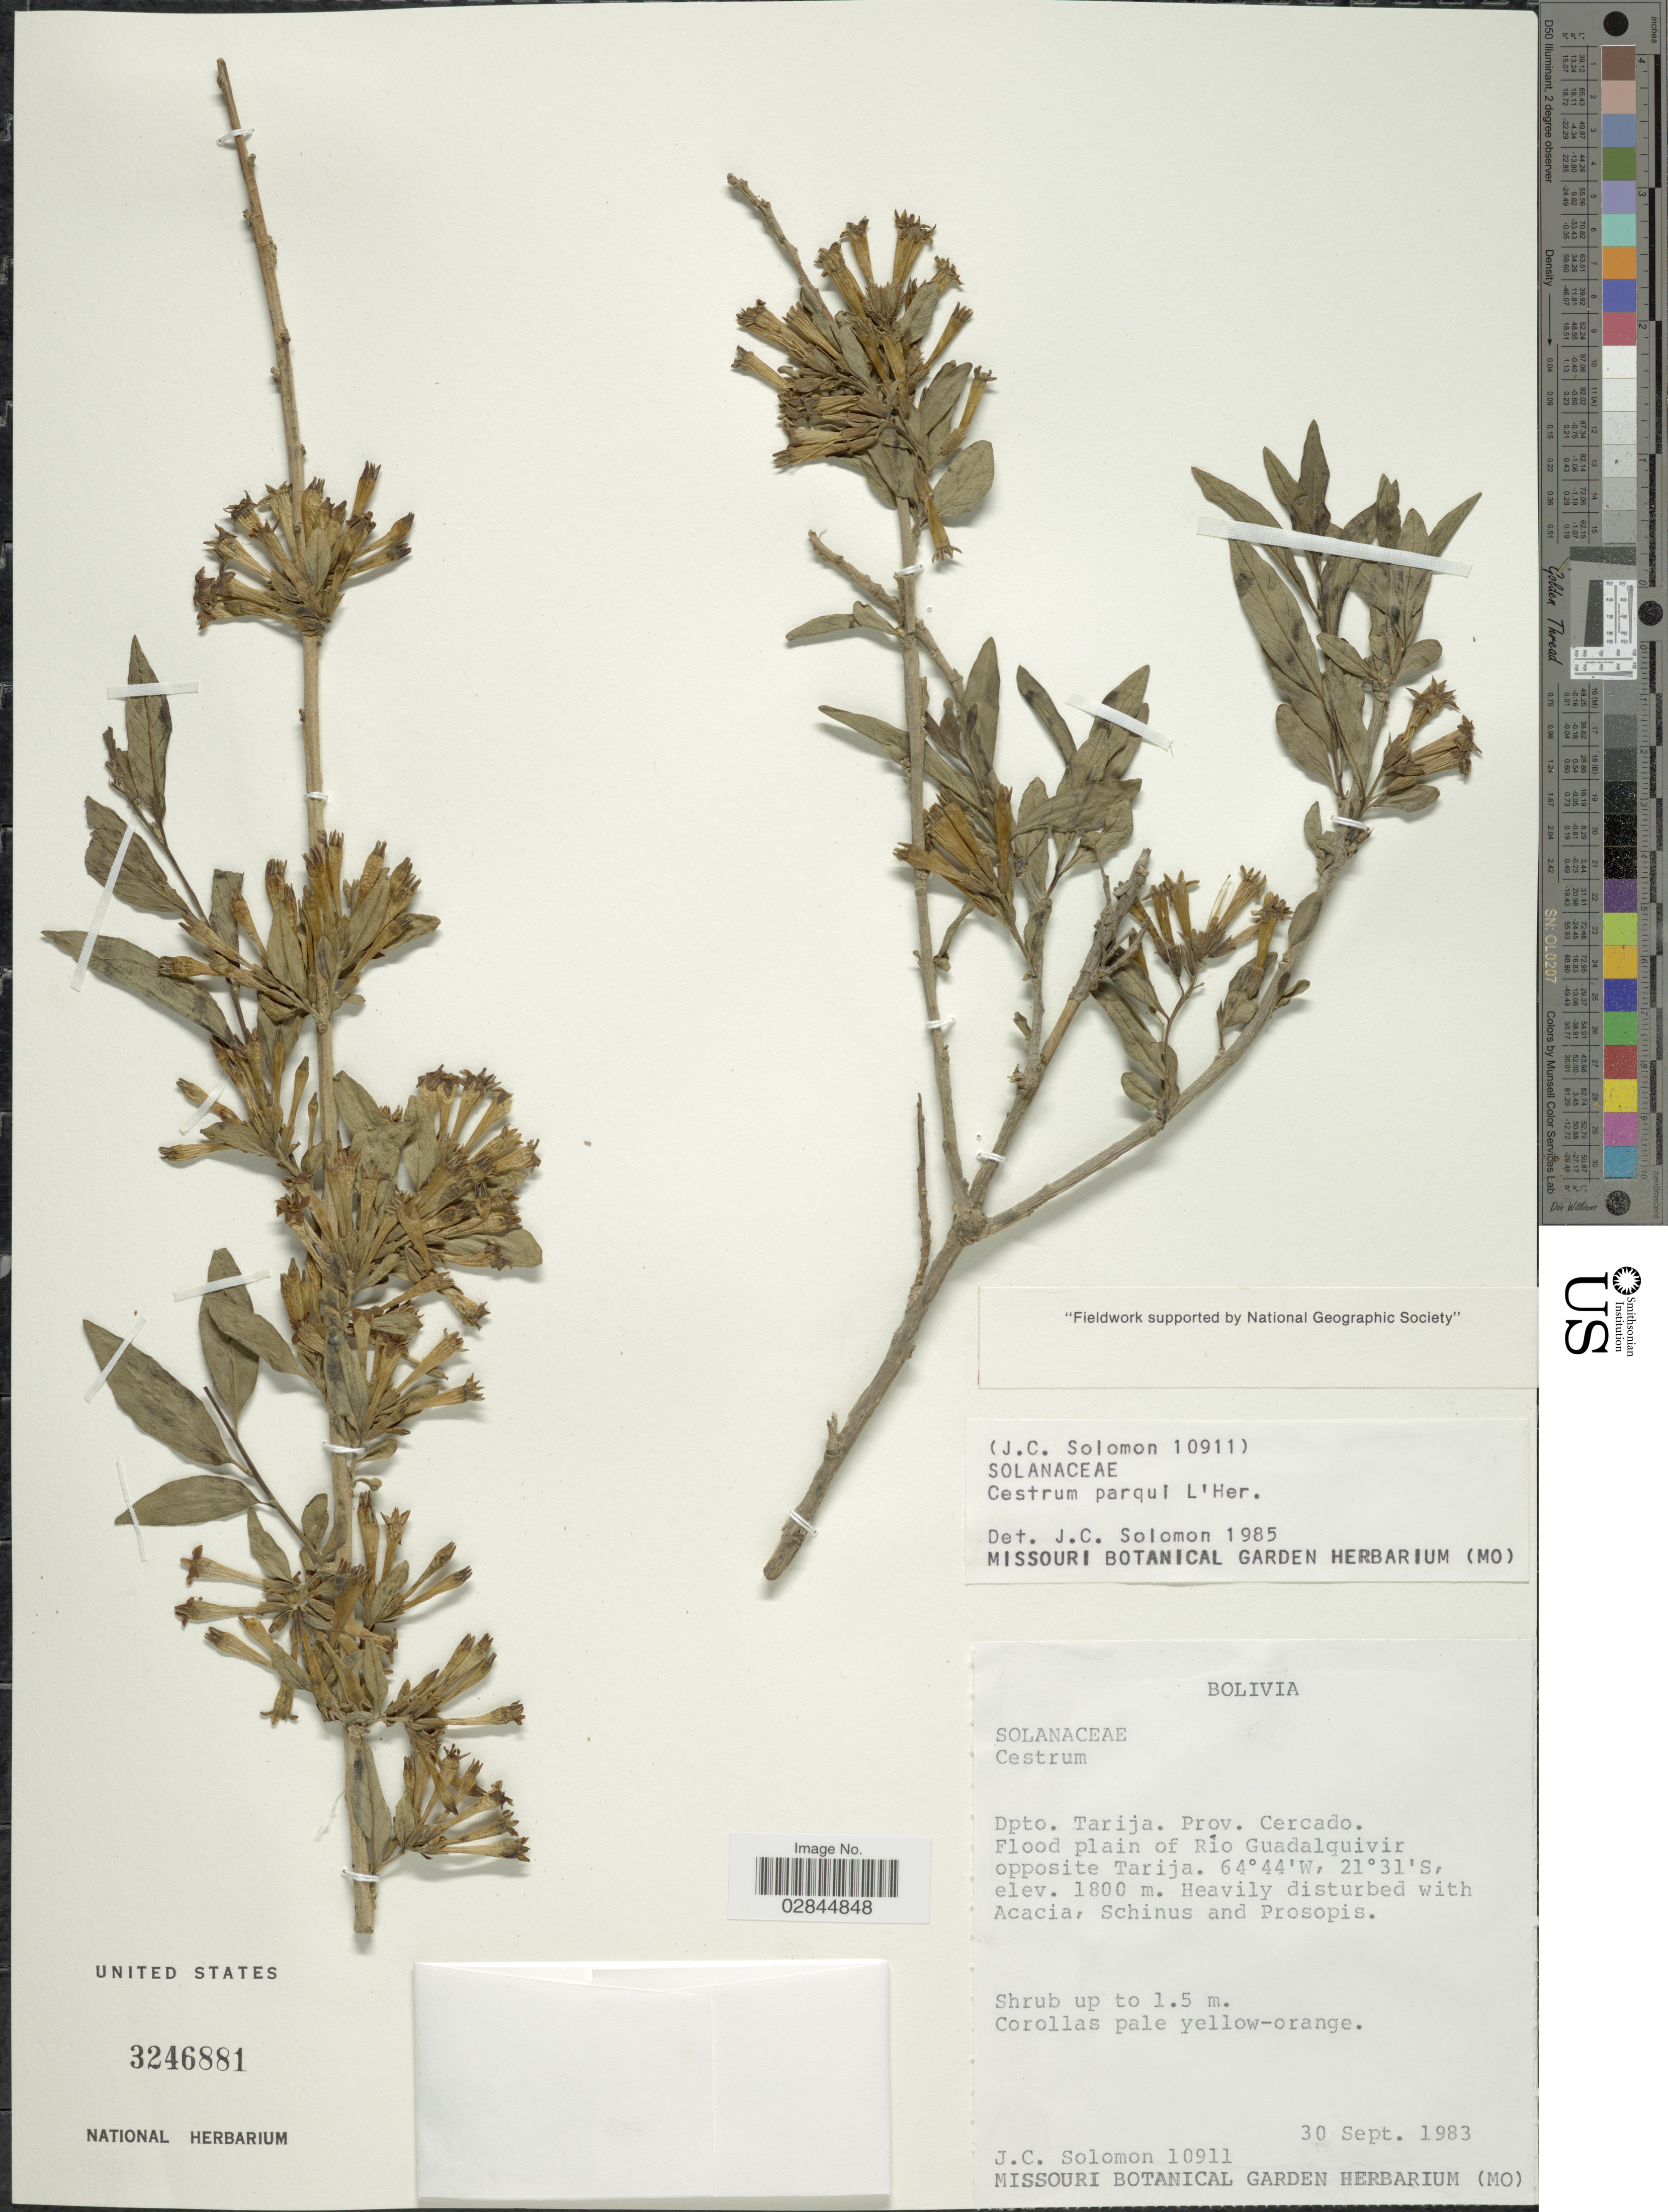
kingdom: Plantae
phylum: Tracheophyta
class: Magnoliopsida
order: Solanales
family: Solanaceae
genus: Cestrum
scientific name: Cestrum parqui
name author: L'Hér.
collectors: J. C. Solomon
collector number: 10911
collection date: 1983-09-30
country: Bolivia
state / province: Tarija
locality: Dpto. Tarija. Prov. Cercado. Flood plain of Rio Guadalquivir opposite Tarija.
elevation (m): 1800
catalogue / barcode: US 3246881